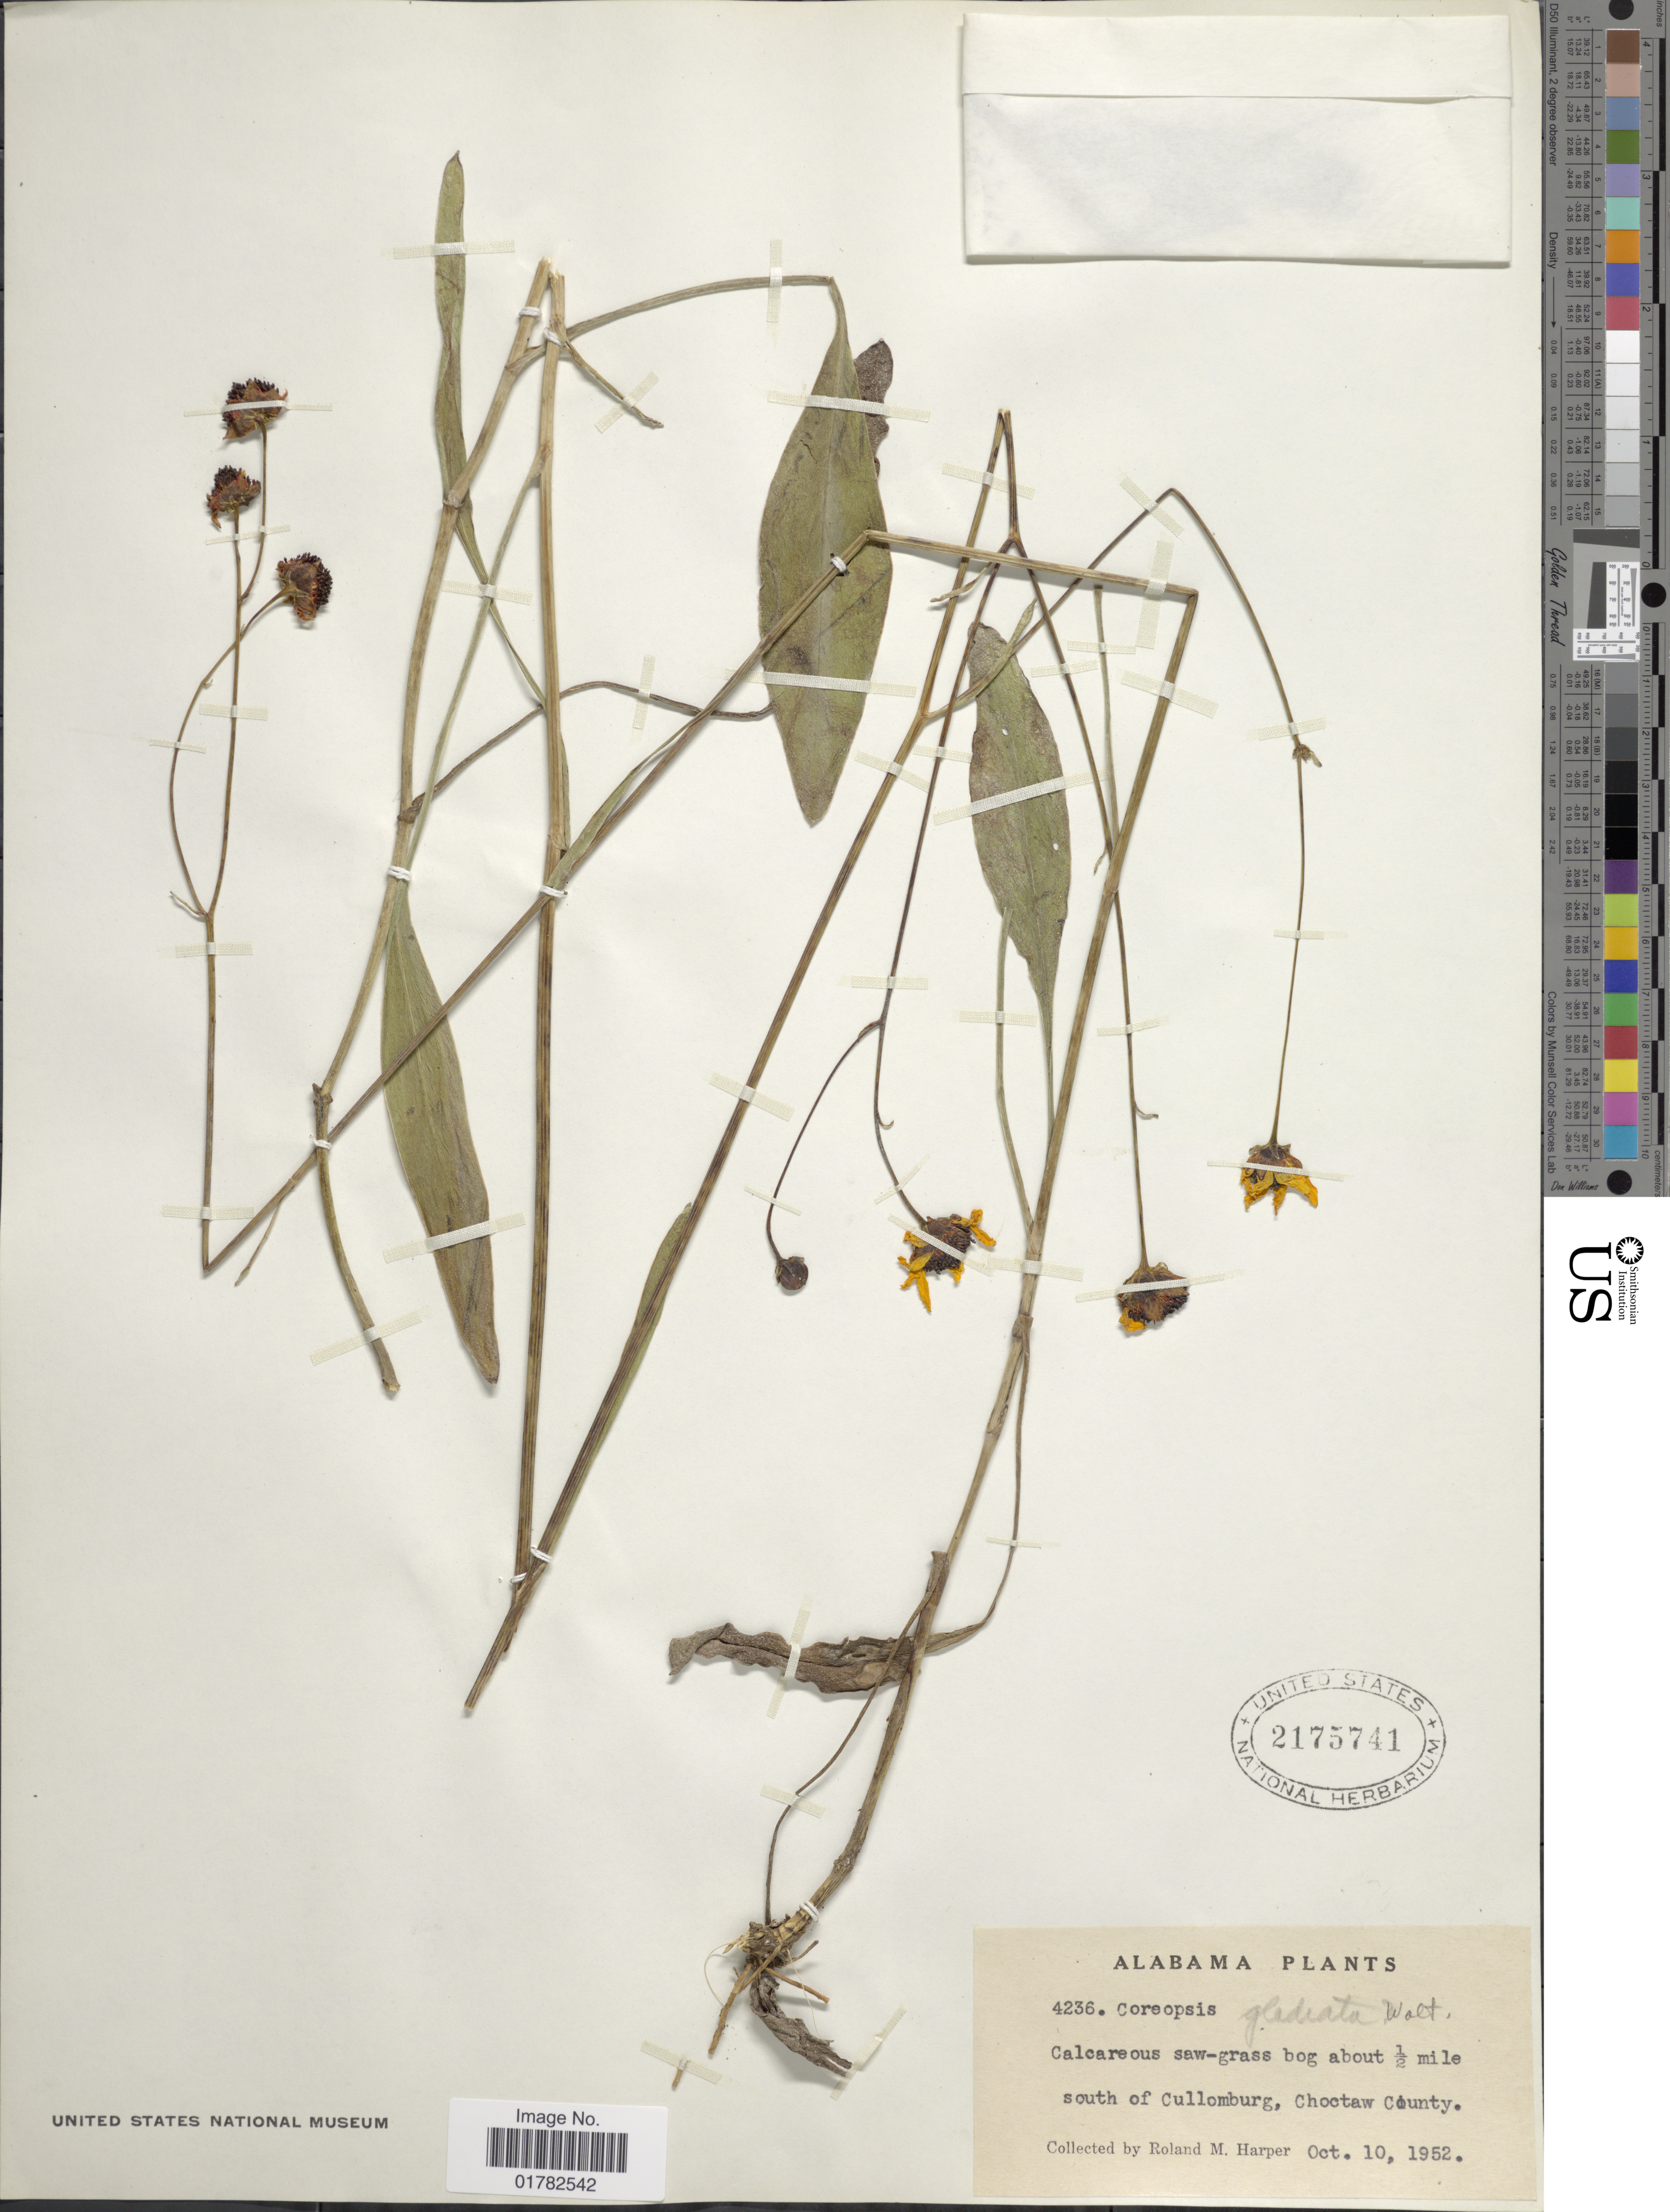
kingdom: Plantae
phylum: Tracheophyta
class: Magnoliopsida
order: Asterales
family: Asteraceae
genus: Coreopsis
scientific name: Coreopsis gladiata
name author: Walter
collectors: R. M. Harper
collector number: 4236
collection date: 1952-10-10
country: United States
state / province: Alabama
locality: Calcareous saw-grass bog about ½ mile south of Cullomburg, Choctaw County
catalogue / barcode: US 2175741